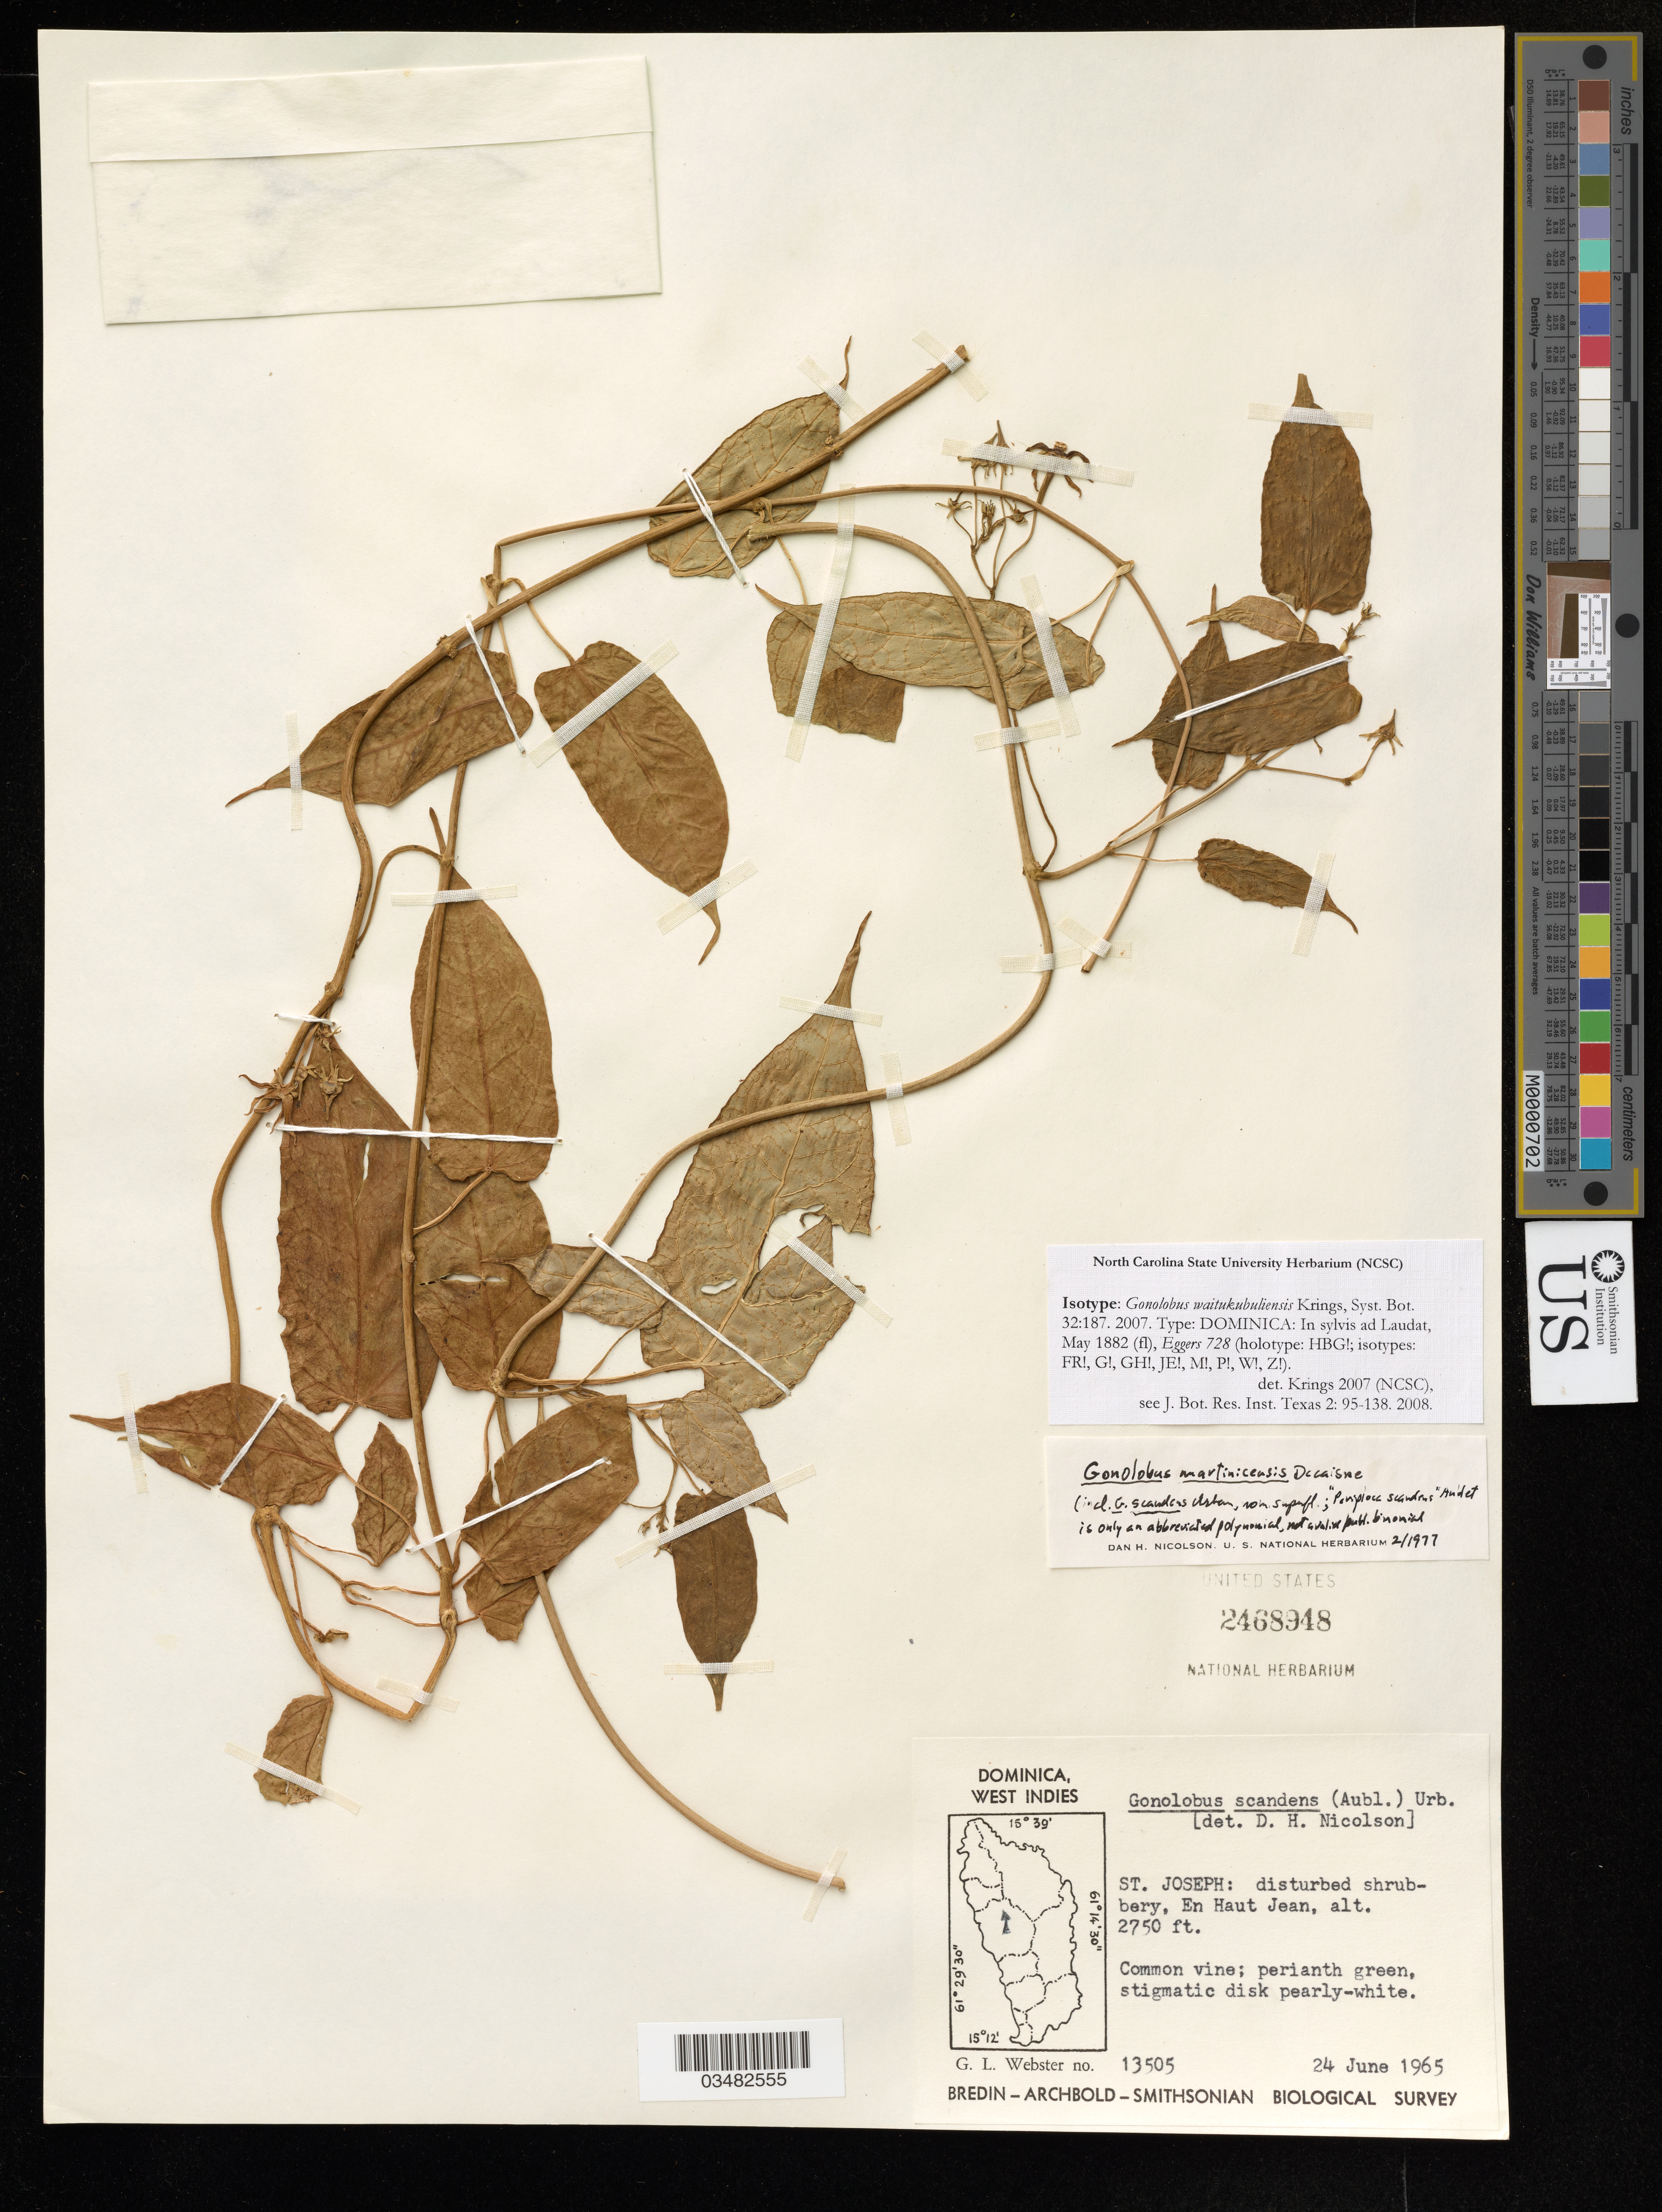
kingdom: Plantae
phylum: Tracheophyta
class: Magnoliopsida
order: Gentianales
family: Apocynaceae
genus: Gonolobus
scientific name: Gonolobus waitukubuliensis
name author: Krings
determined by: Krings, A.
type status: Isotype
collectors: G. L. Webster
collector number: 13505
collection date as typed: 24 Jun 1965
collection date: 1965-06-24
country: Dominica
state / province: St. Joseph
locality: En Haut Jean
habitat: disturbed shrubbery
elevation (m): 823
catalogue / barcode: US 2468948